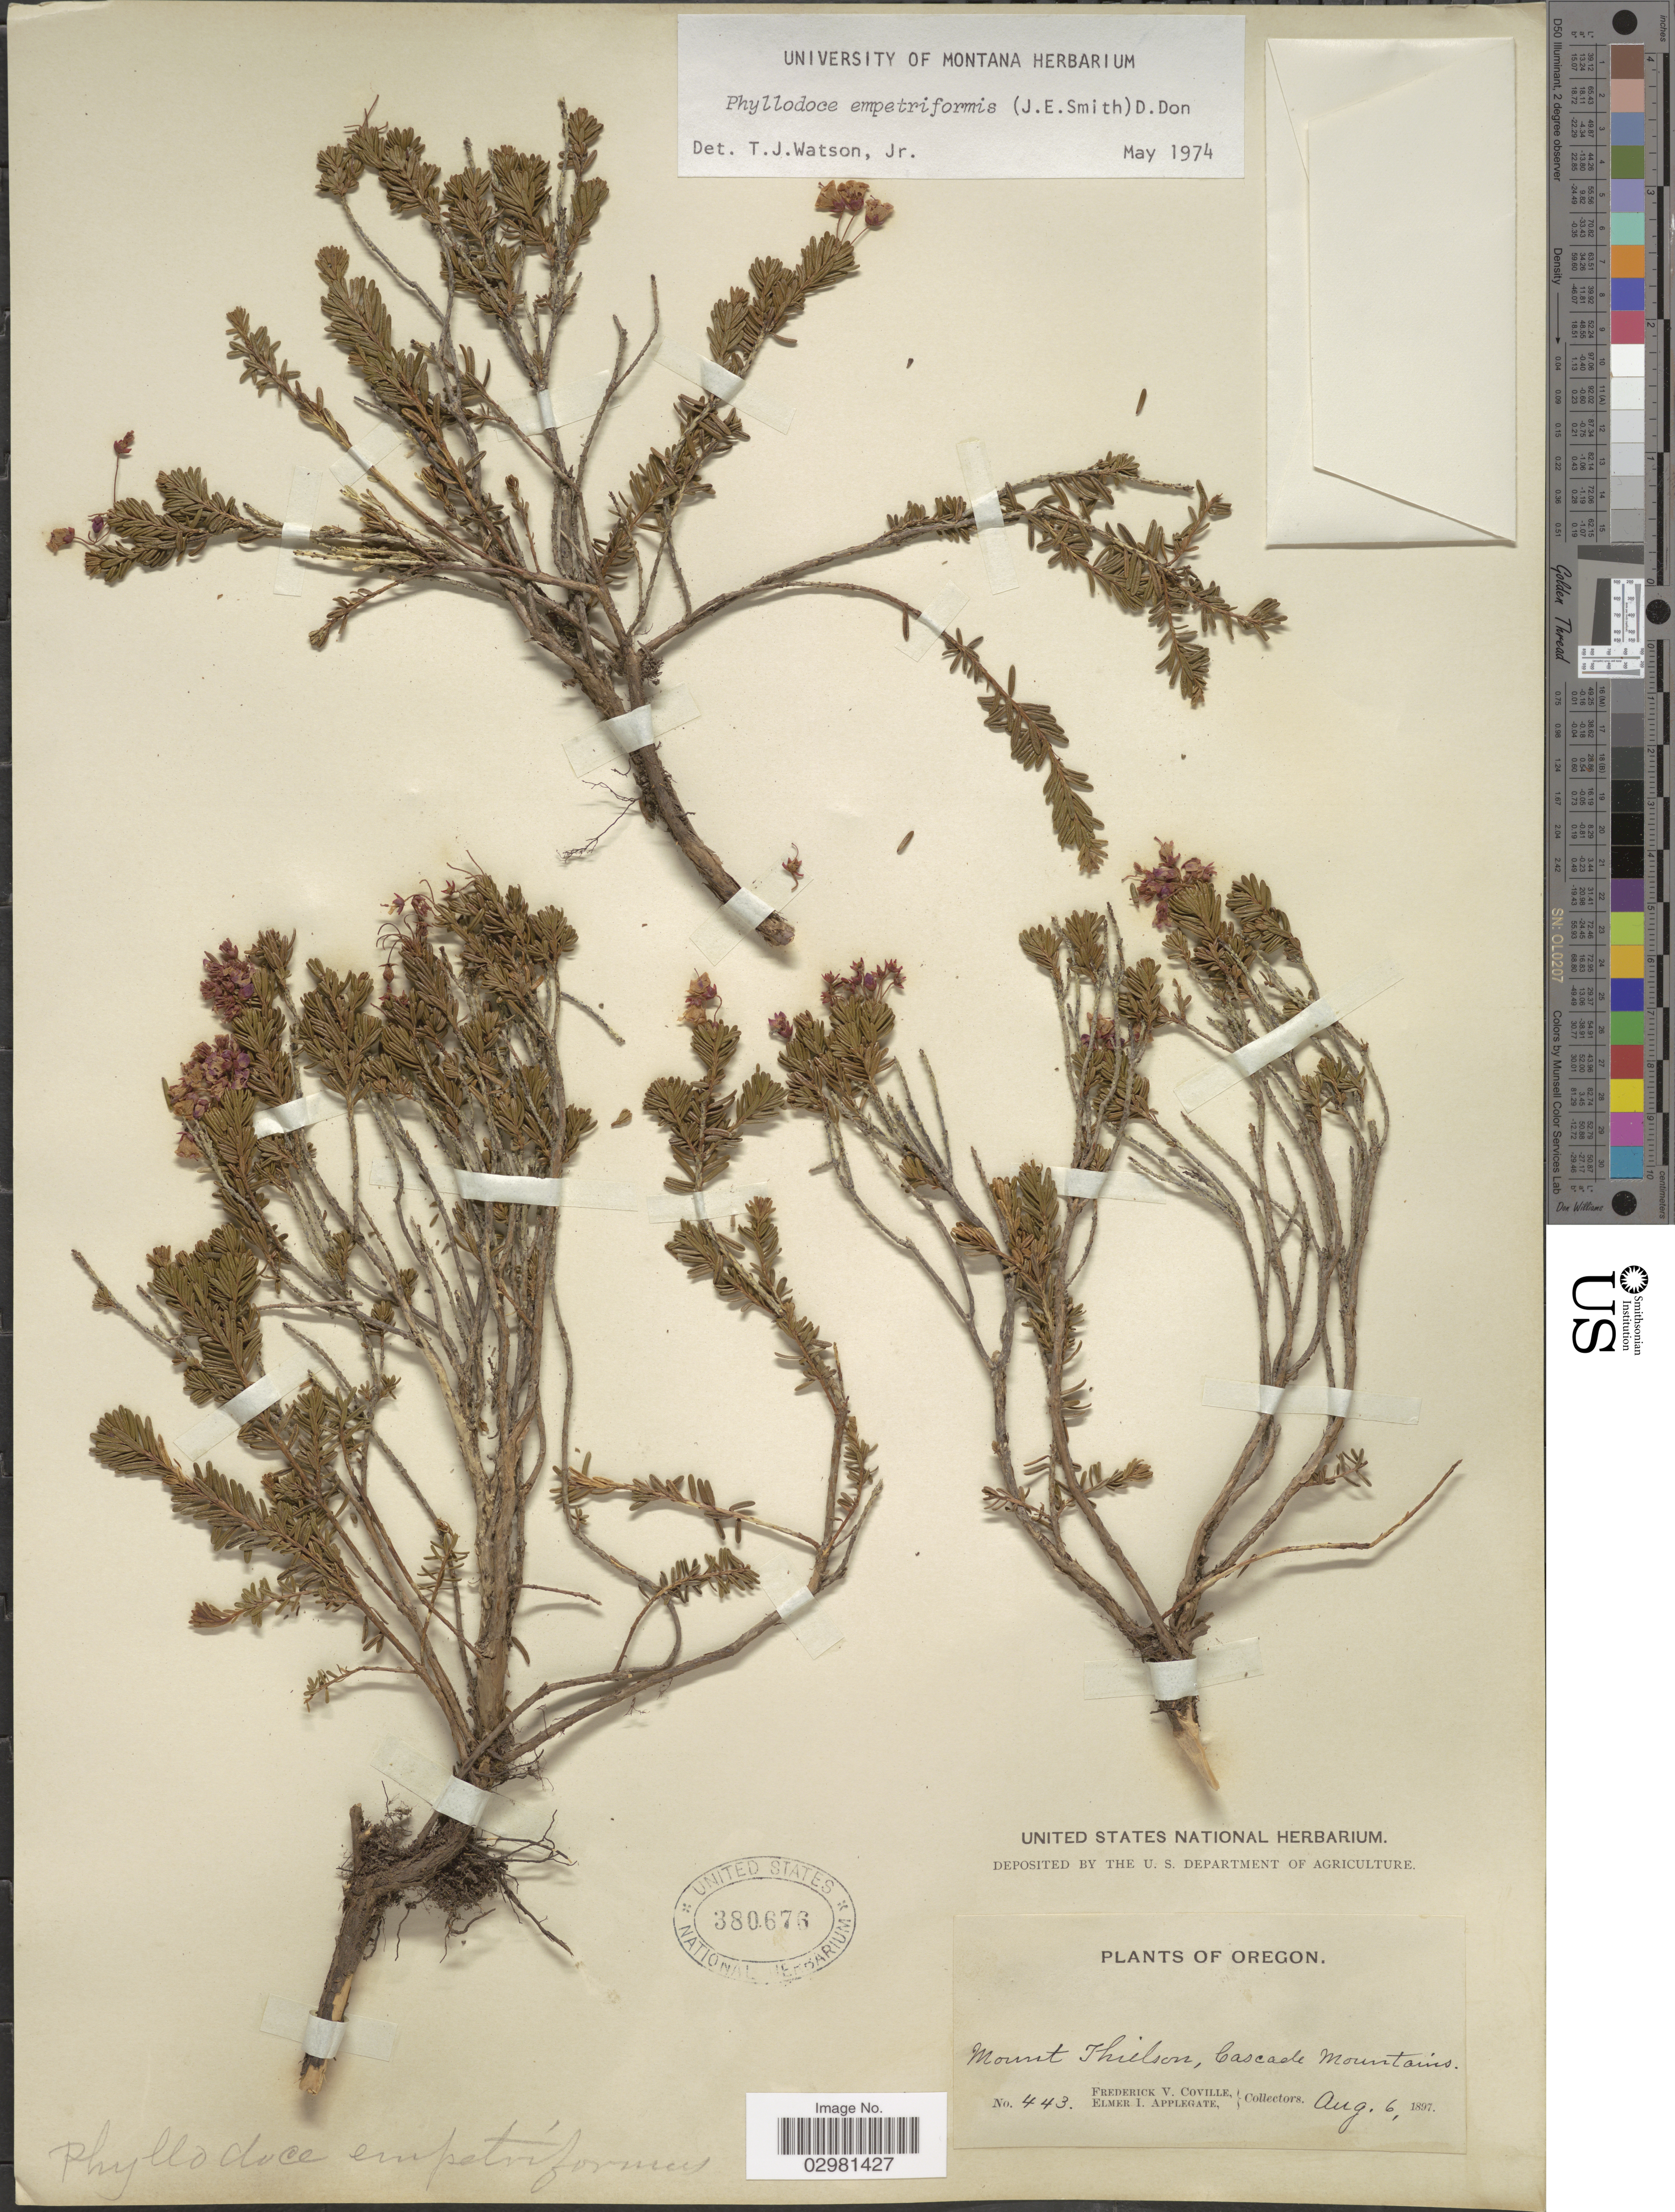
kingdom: Plantae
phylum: Tracheophyta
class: Magnoliopsida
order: Ericales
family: Ericaceae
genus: Phyllodoce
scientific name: Phyllodoce empetiformis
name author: (Small) D. Don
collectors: F. V. Coville & E. I. Applegate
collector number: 443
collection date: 1897-08-06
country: United States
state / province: Oregon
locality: Mount Thielson, Cascade Mountains.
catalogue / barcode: US 380676